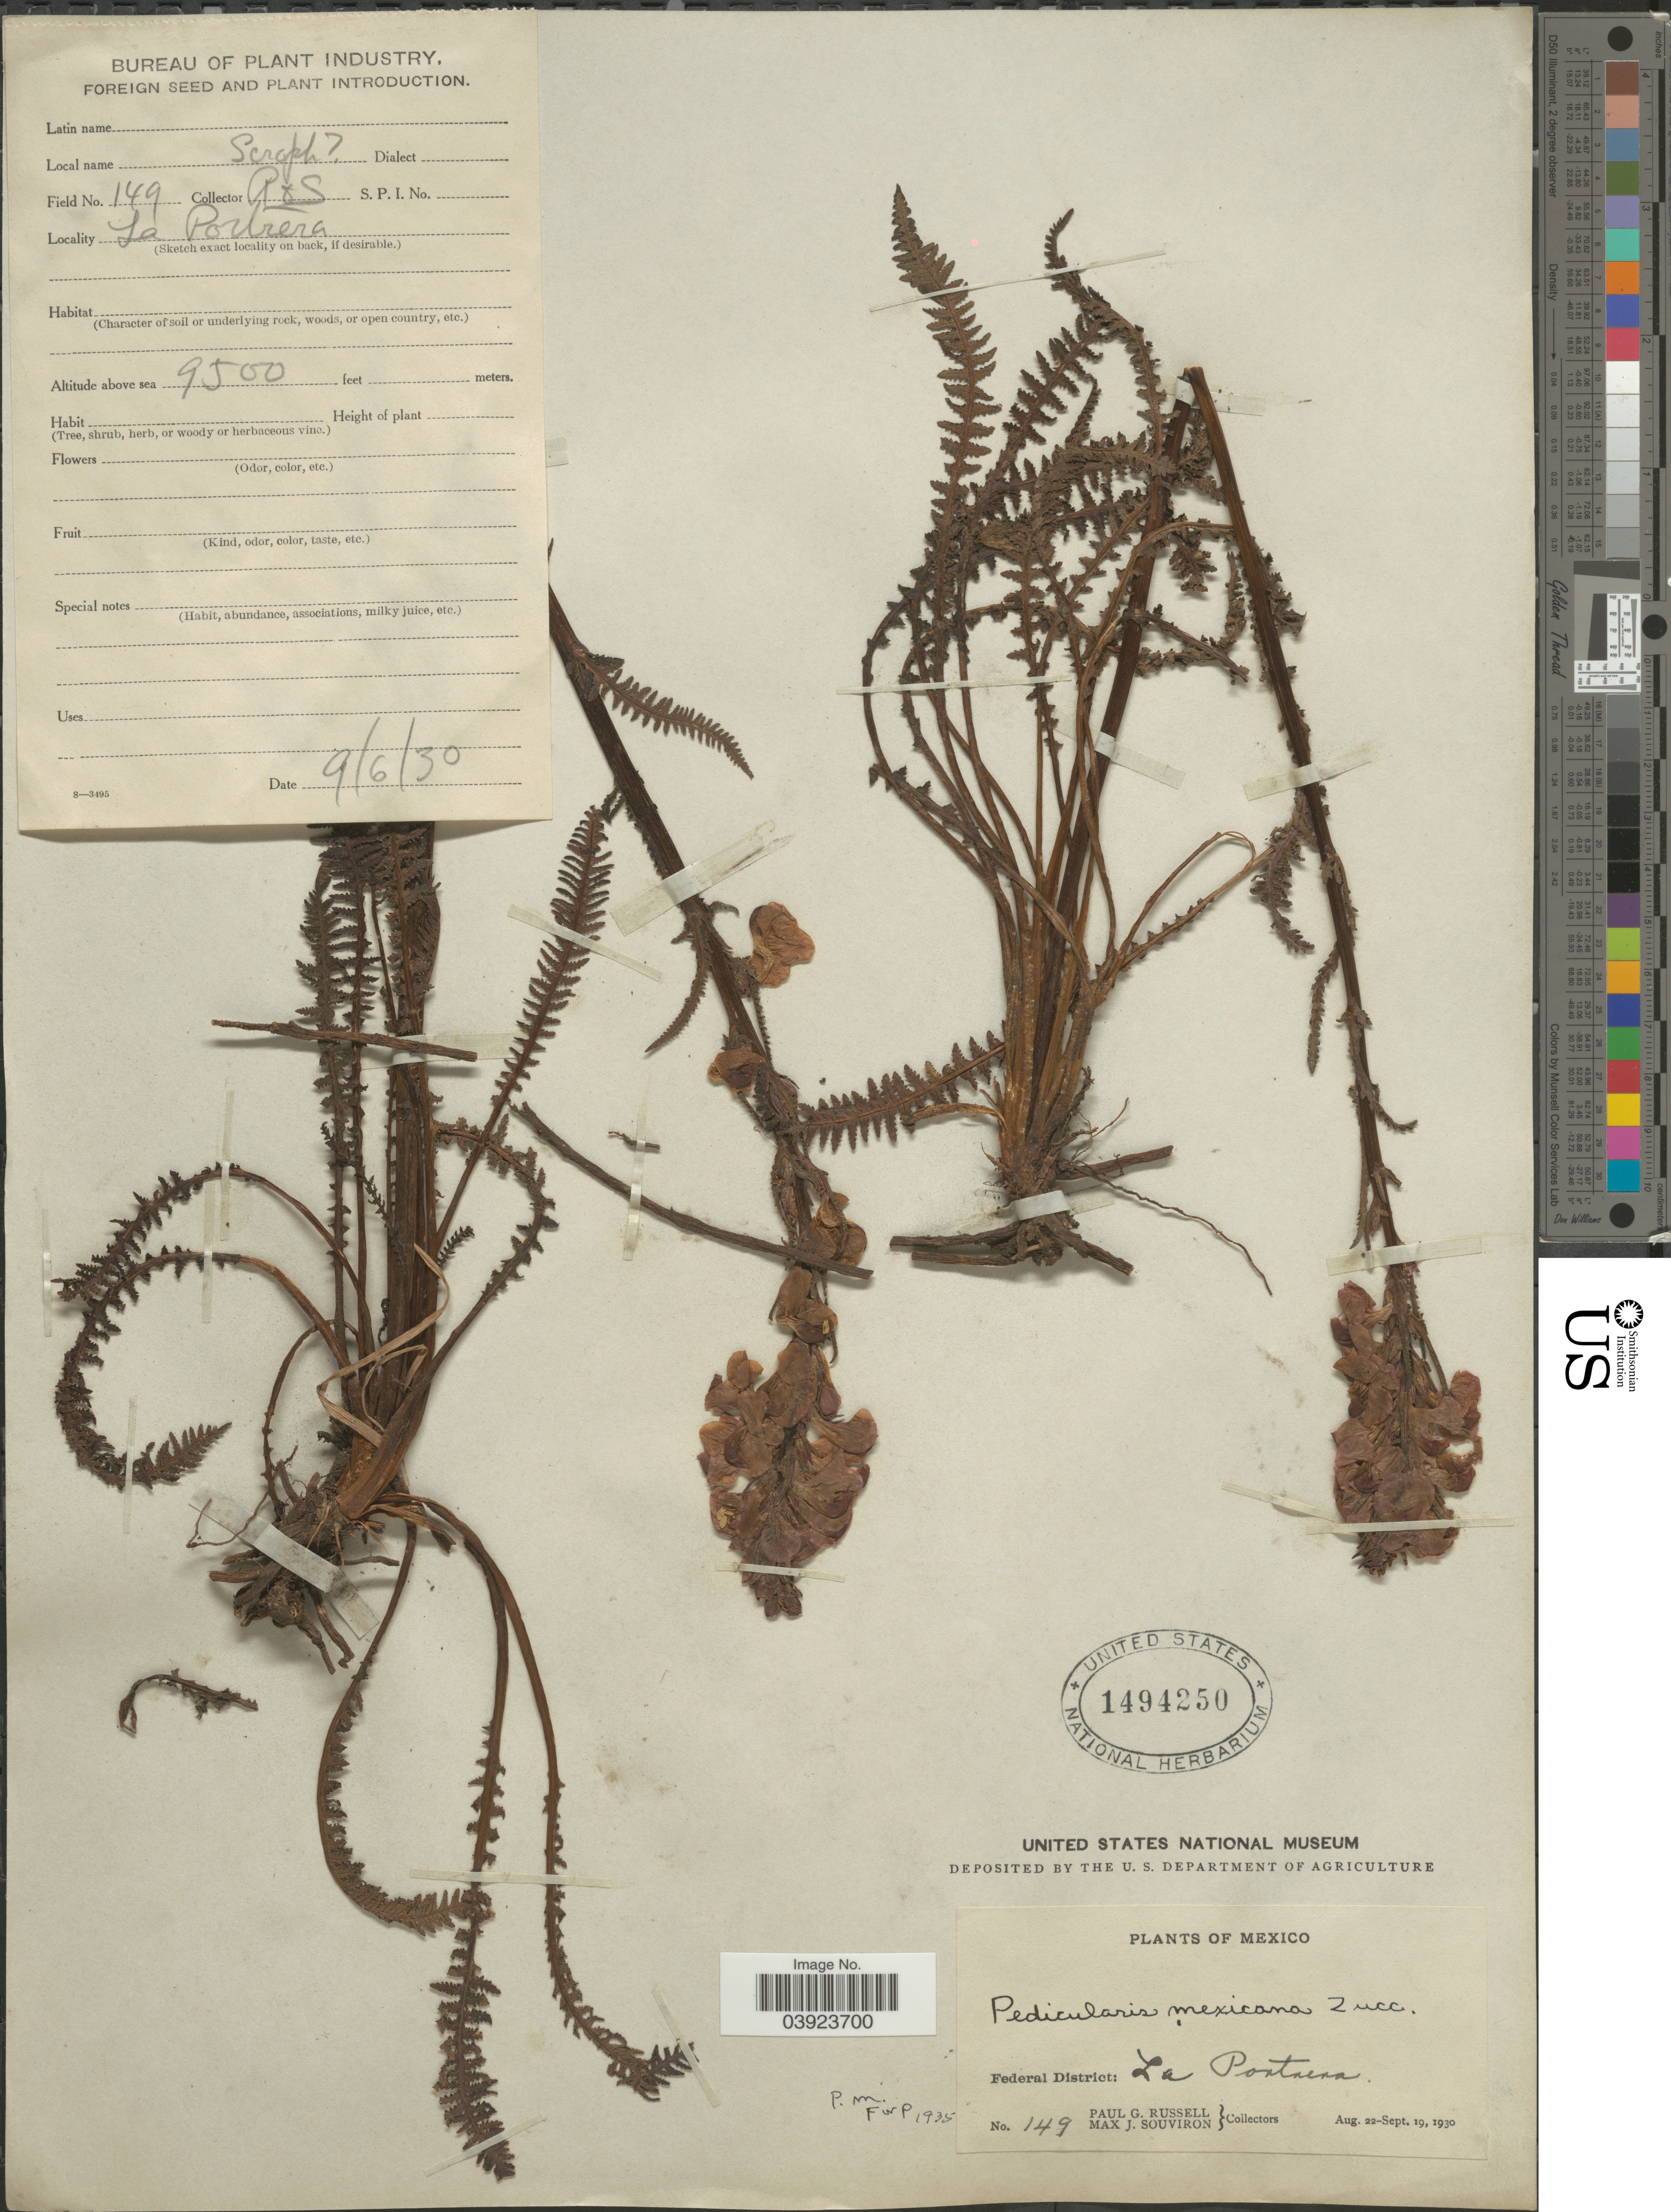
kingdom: Plantae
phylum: Tracheophyta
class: Magnoliopsida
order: Lamiales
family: Orobanchaceae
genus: Pedicularis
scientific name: Pedicularis mexicana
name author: Zucc. ex Bunge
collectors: P. G. Russell & M. J. Souviron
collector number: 149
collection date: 1930-06-09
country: Mexico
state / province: Distrito Federal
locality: Federal District: La Portrera.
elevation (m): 2896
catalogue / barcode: US 1494250